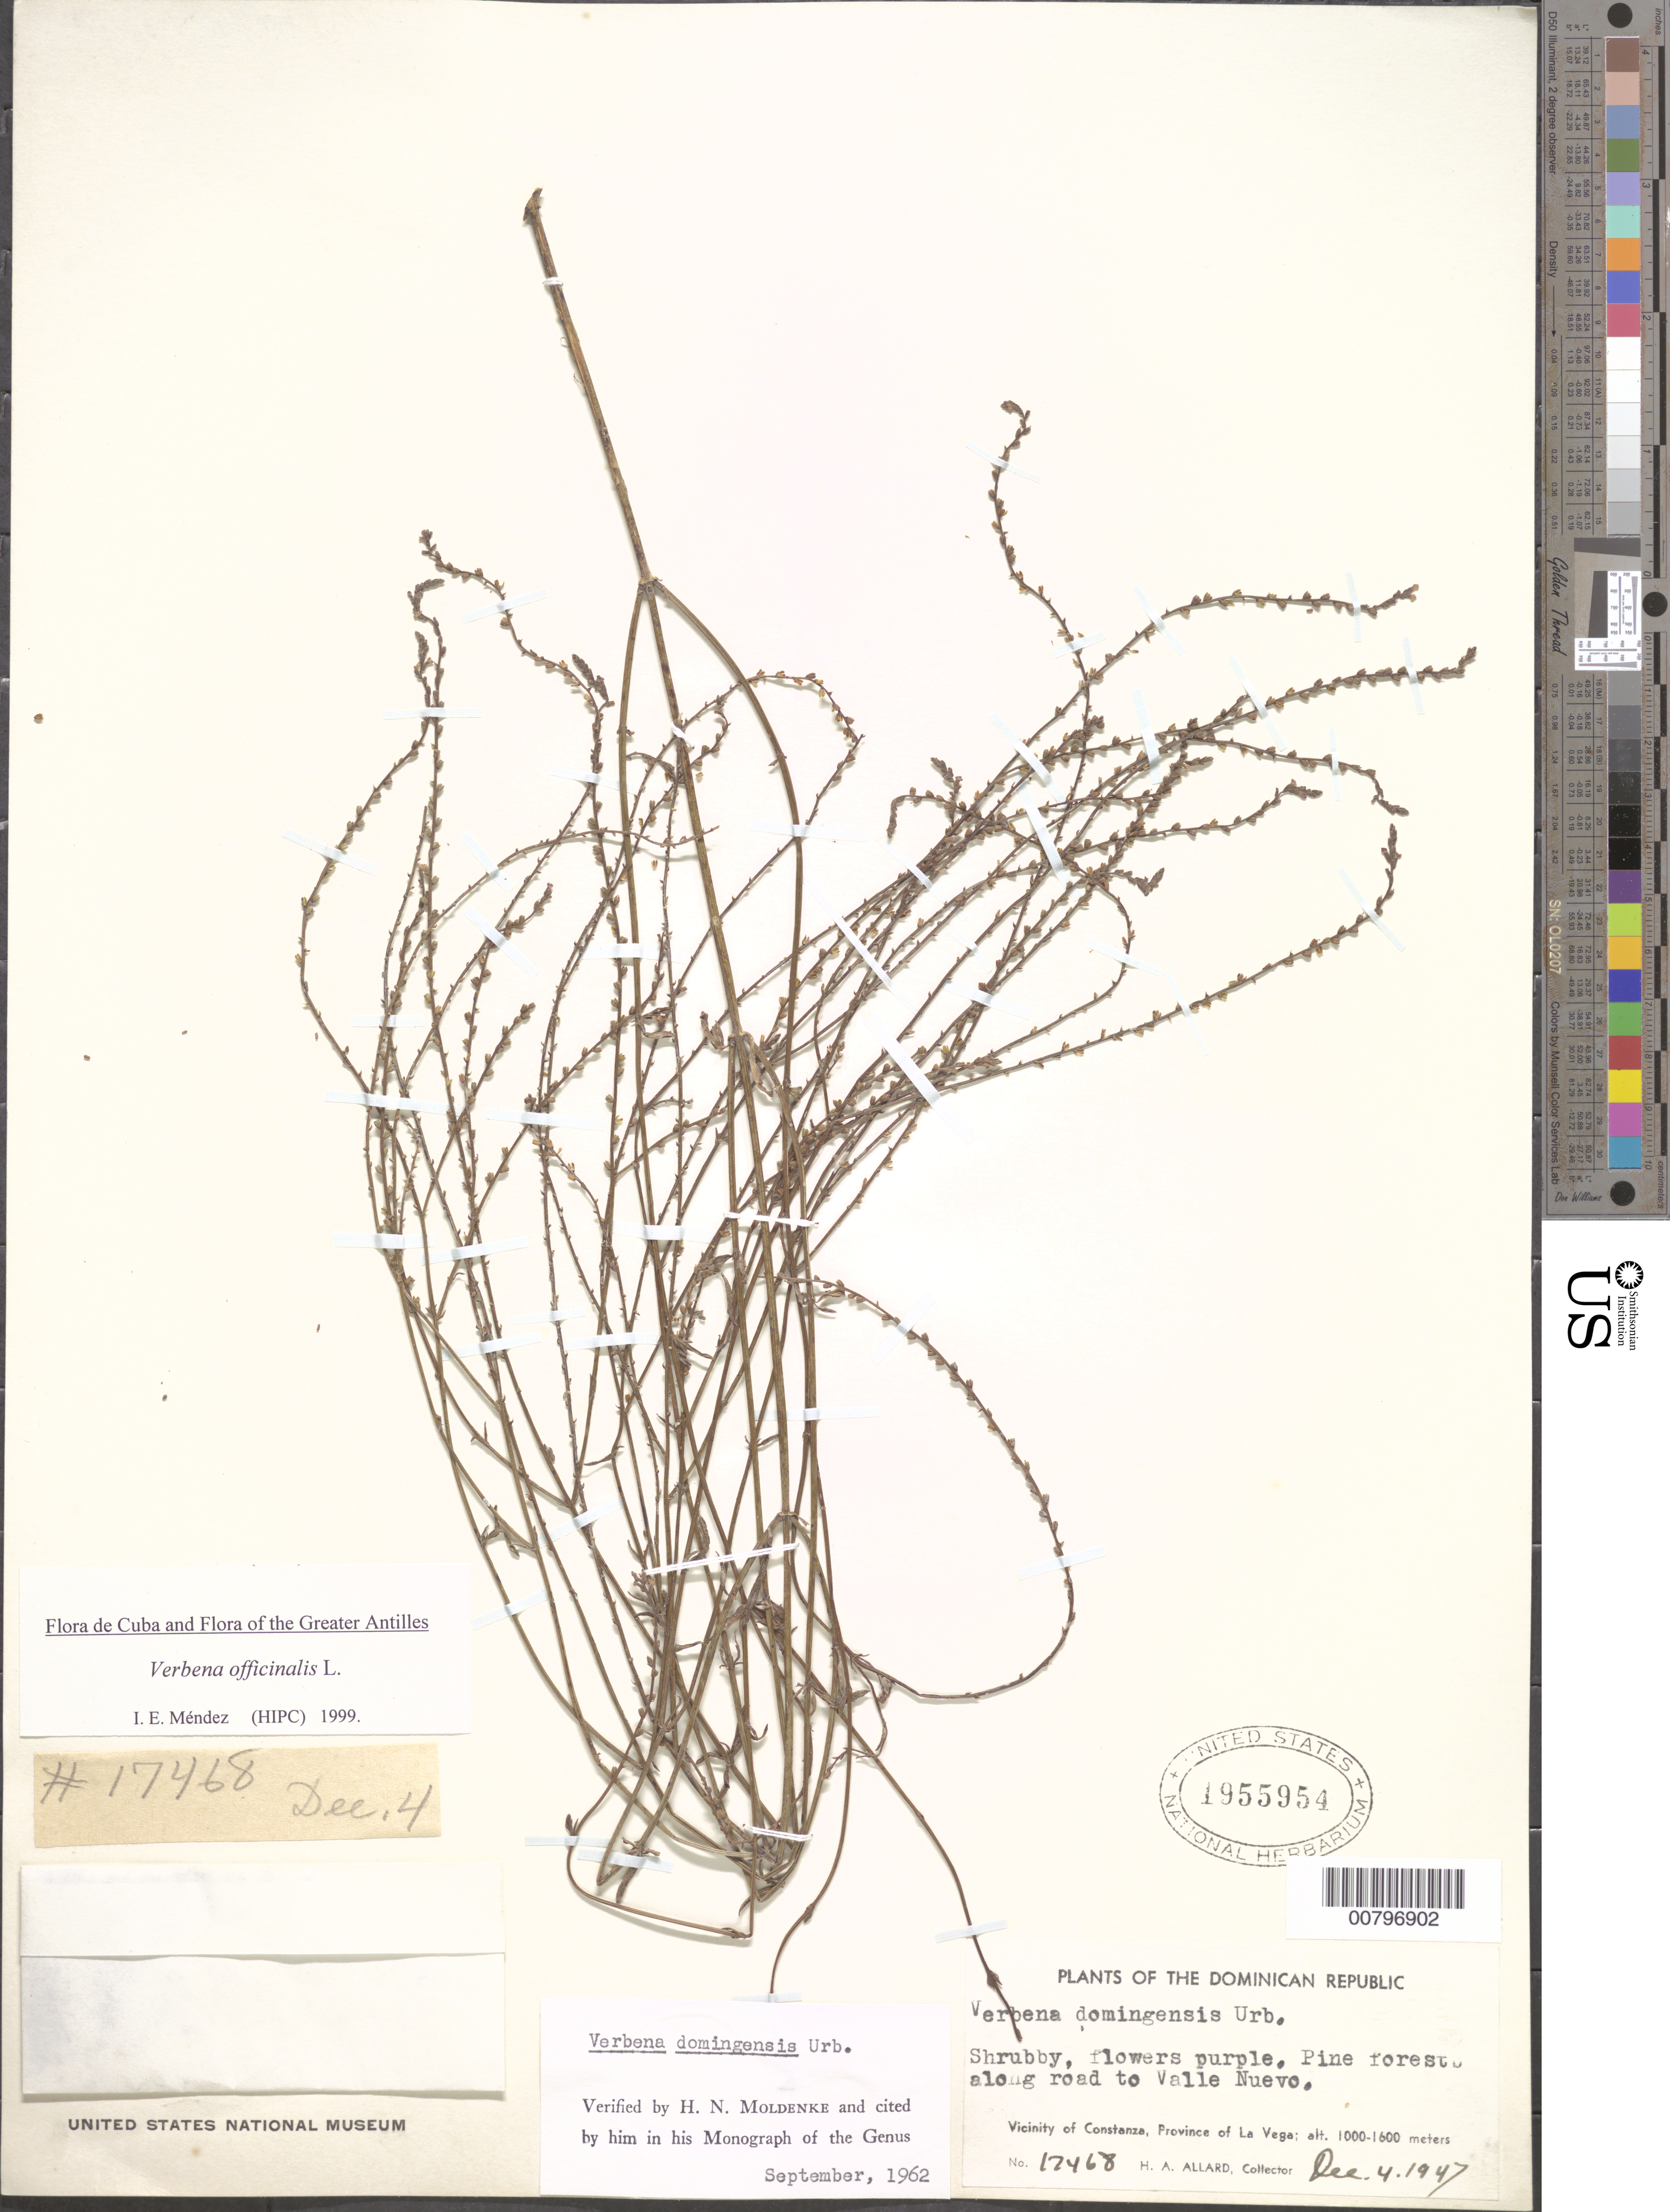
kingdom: Plantae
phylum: Tracheophyta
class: Magnoliopsida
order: Lamiales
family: Verbenaceae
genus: Verbena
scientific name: Verbena officinalis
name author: L.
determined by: Méndez, Isidro E., (HIPC)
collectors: H. A. Allard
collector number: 17468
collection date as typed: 04 Dec 1947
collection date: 1947-12-04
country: Dominican Republic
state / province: La Vega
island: Hispaniola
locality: Vicinity of Constanza, along road to Valle Nuevo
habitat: Pine forest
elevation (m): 1000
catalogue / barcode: US 1955954